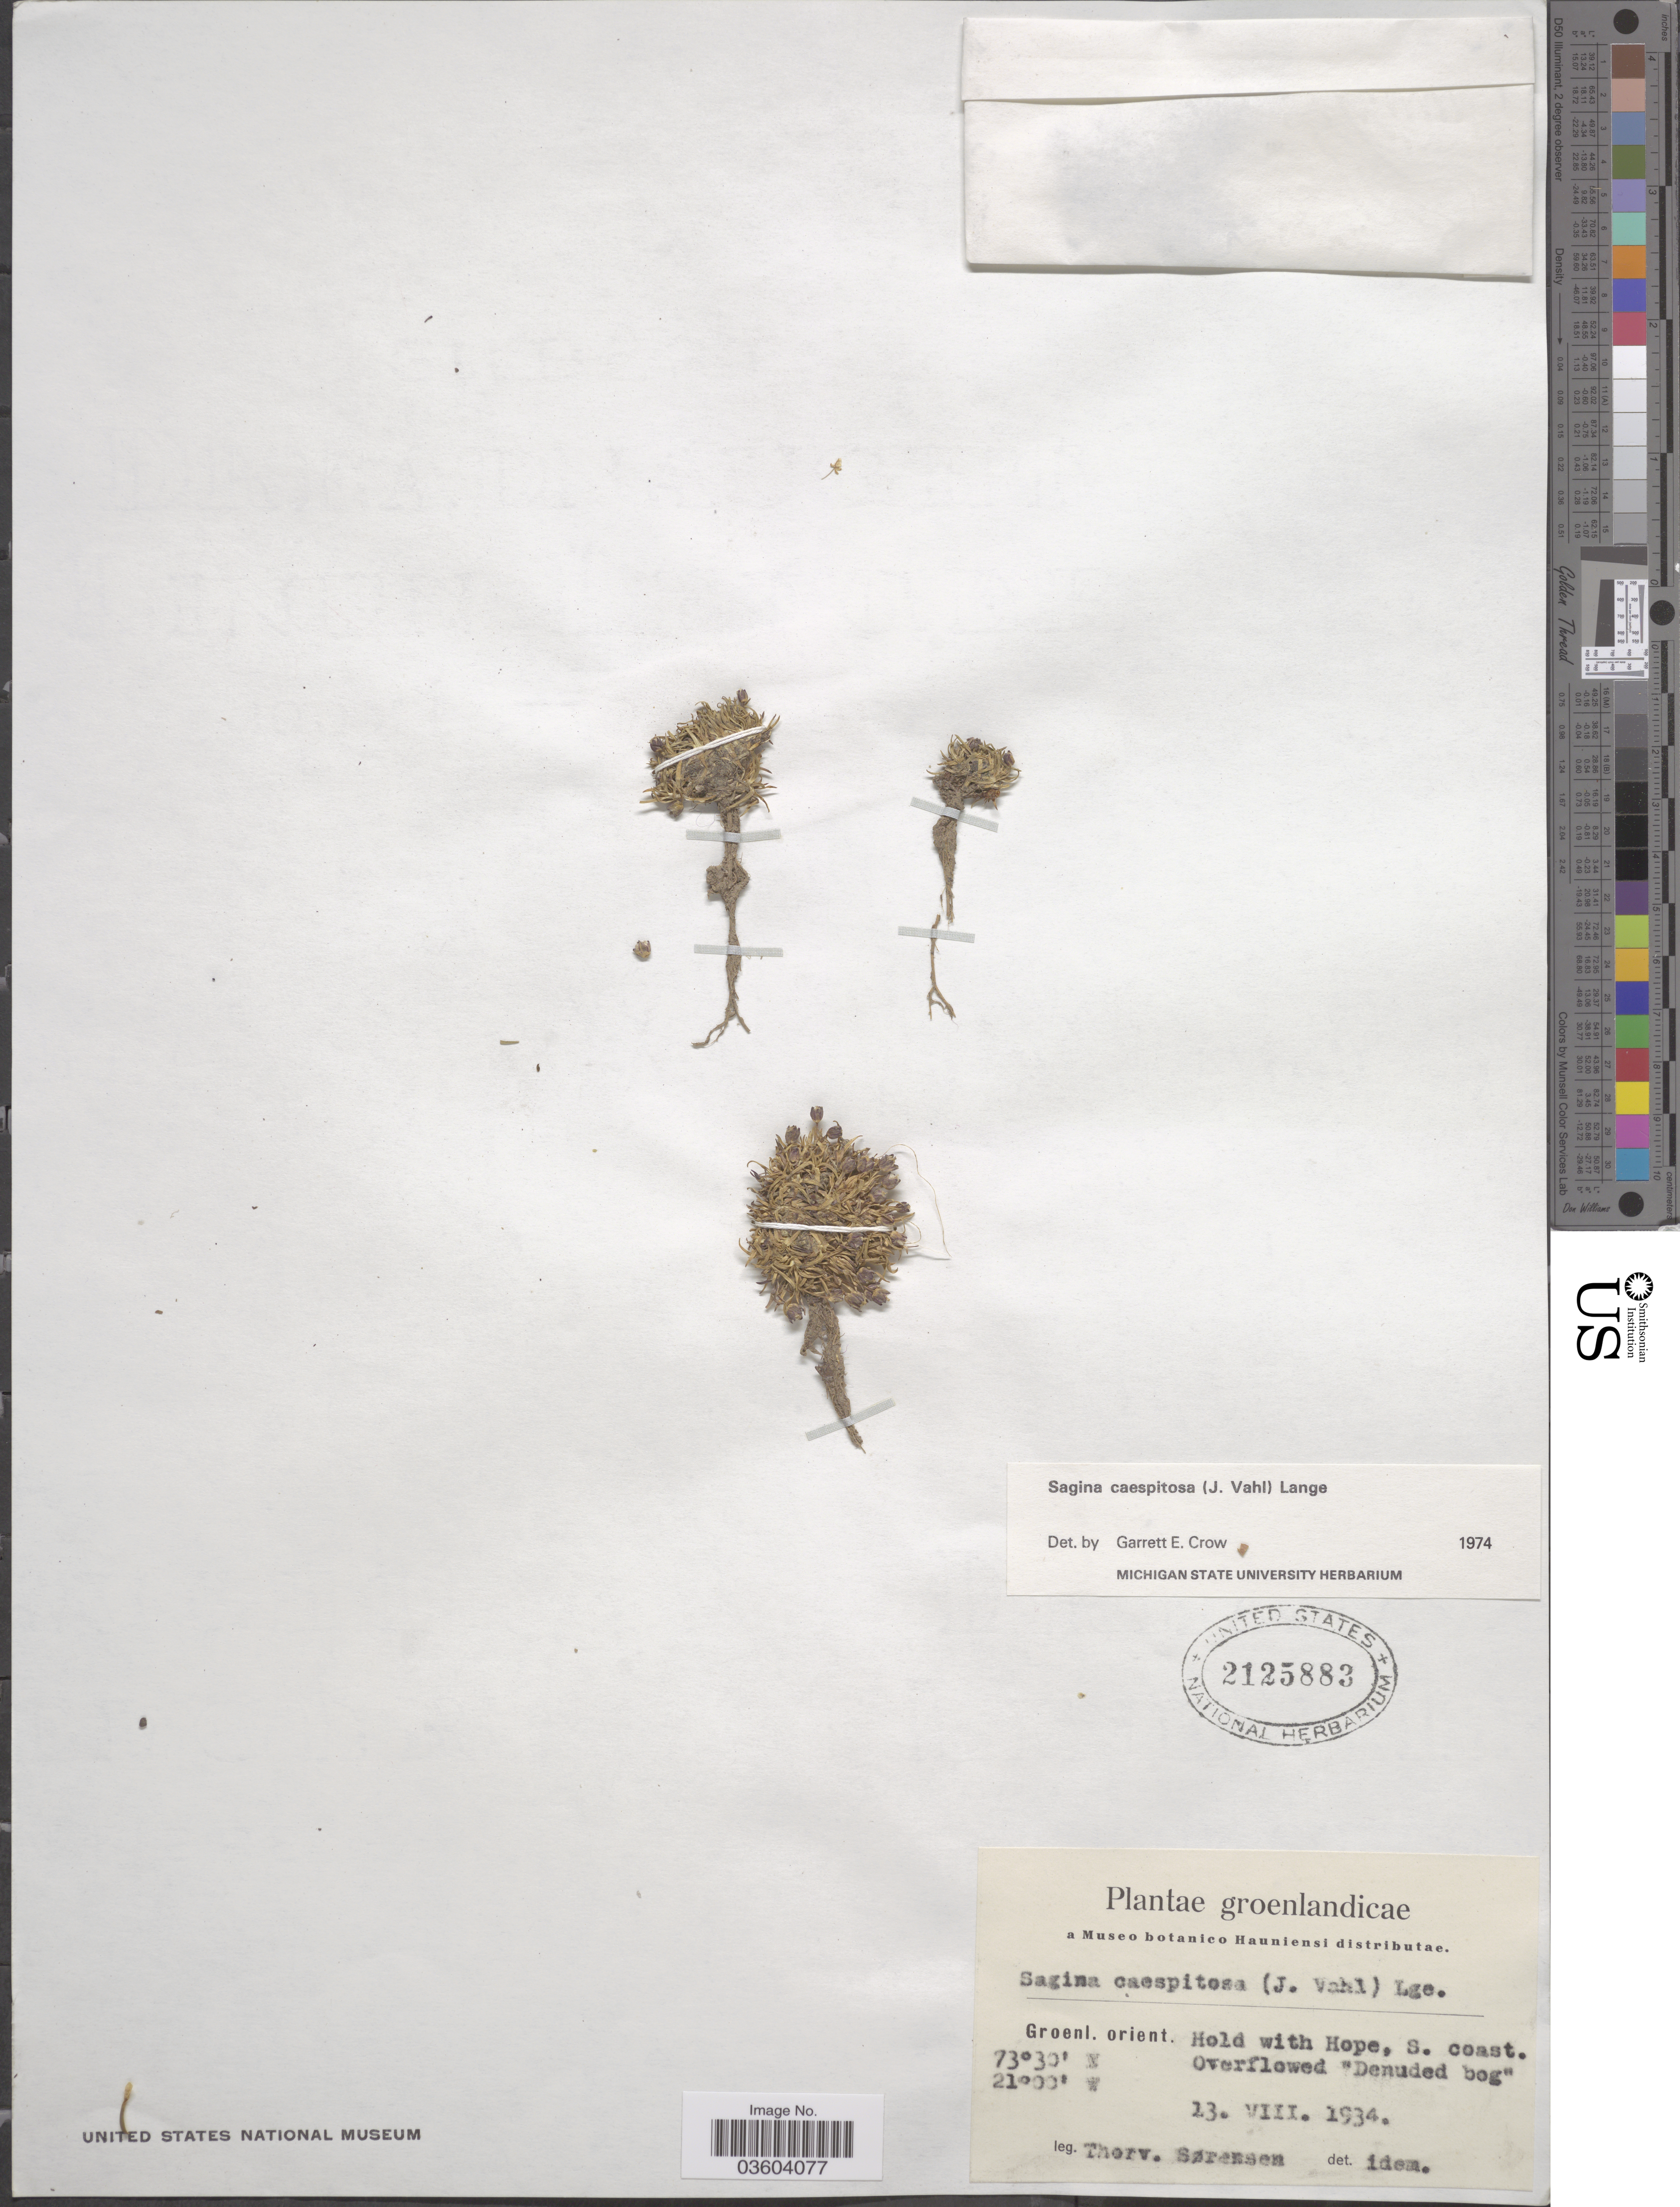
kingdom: Plantae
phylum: Tracheophyta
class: Magnoliopsida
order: Caryophyllales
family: Caryophyllaceae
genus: Sagina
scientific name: Sagina caespitosa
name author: Lange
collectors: T. Sorensen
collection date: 1934-08-13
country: Greenland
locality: Groenl. orient. Hold with Hope, S. coast.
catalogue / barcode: US 2125883